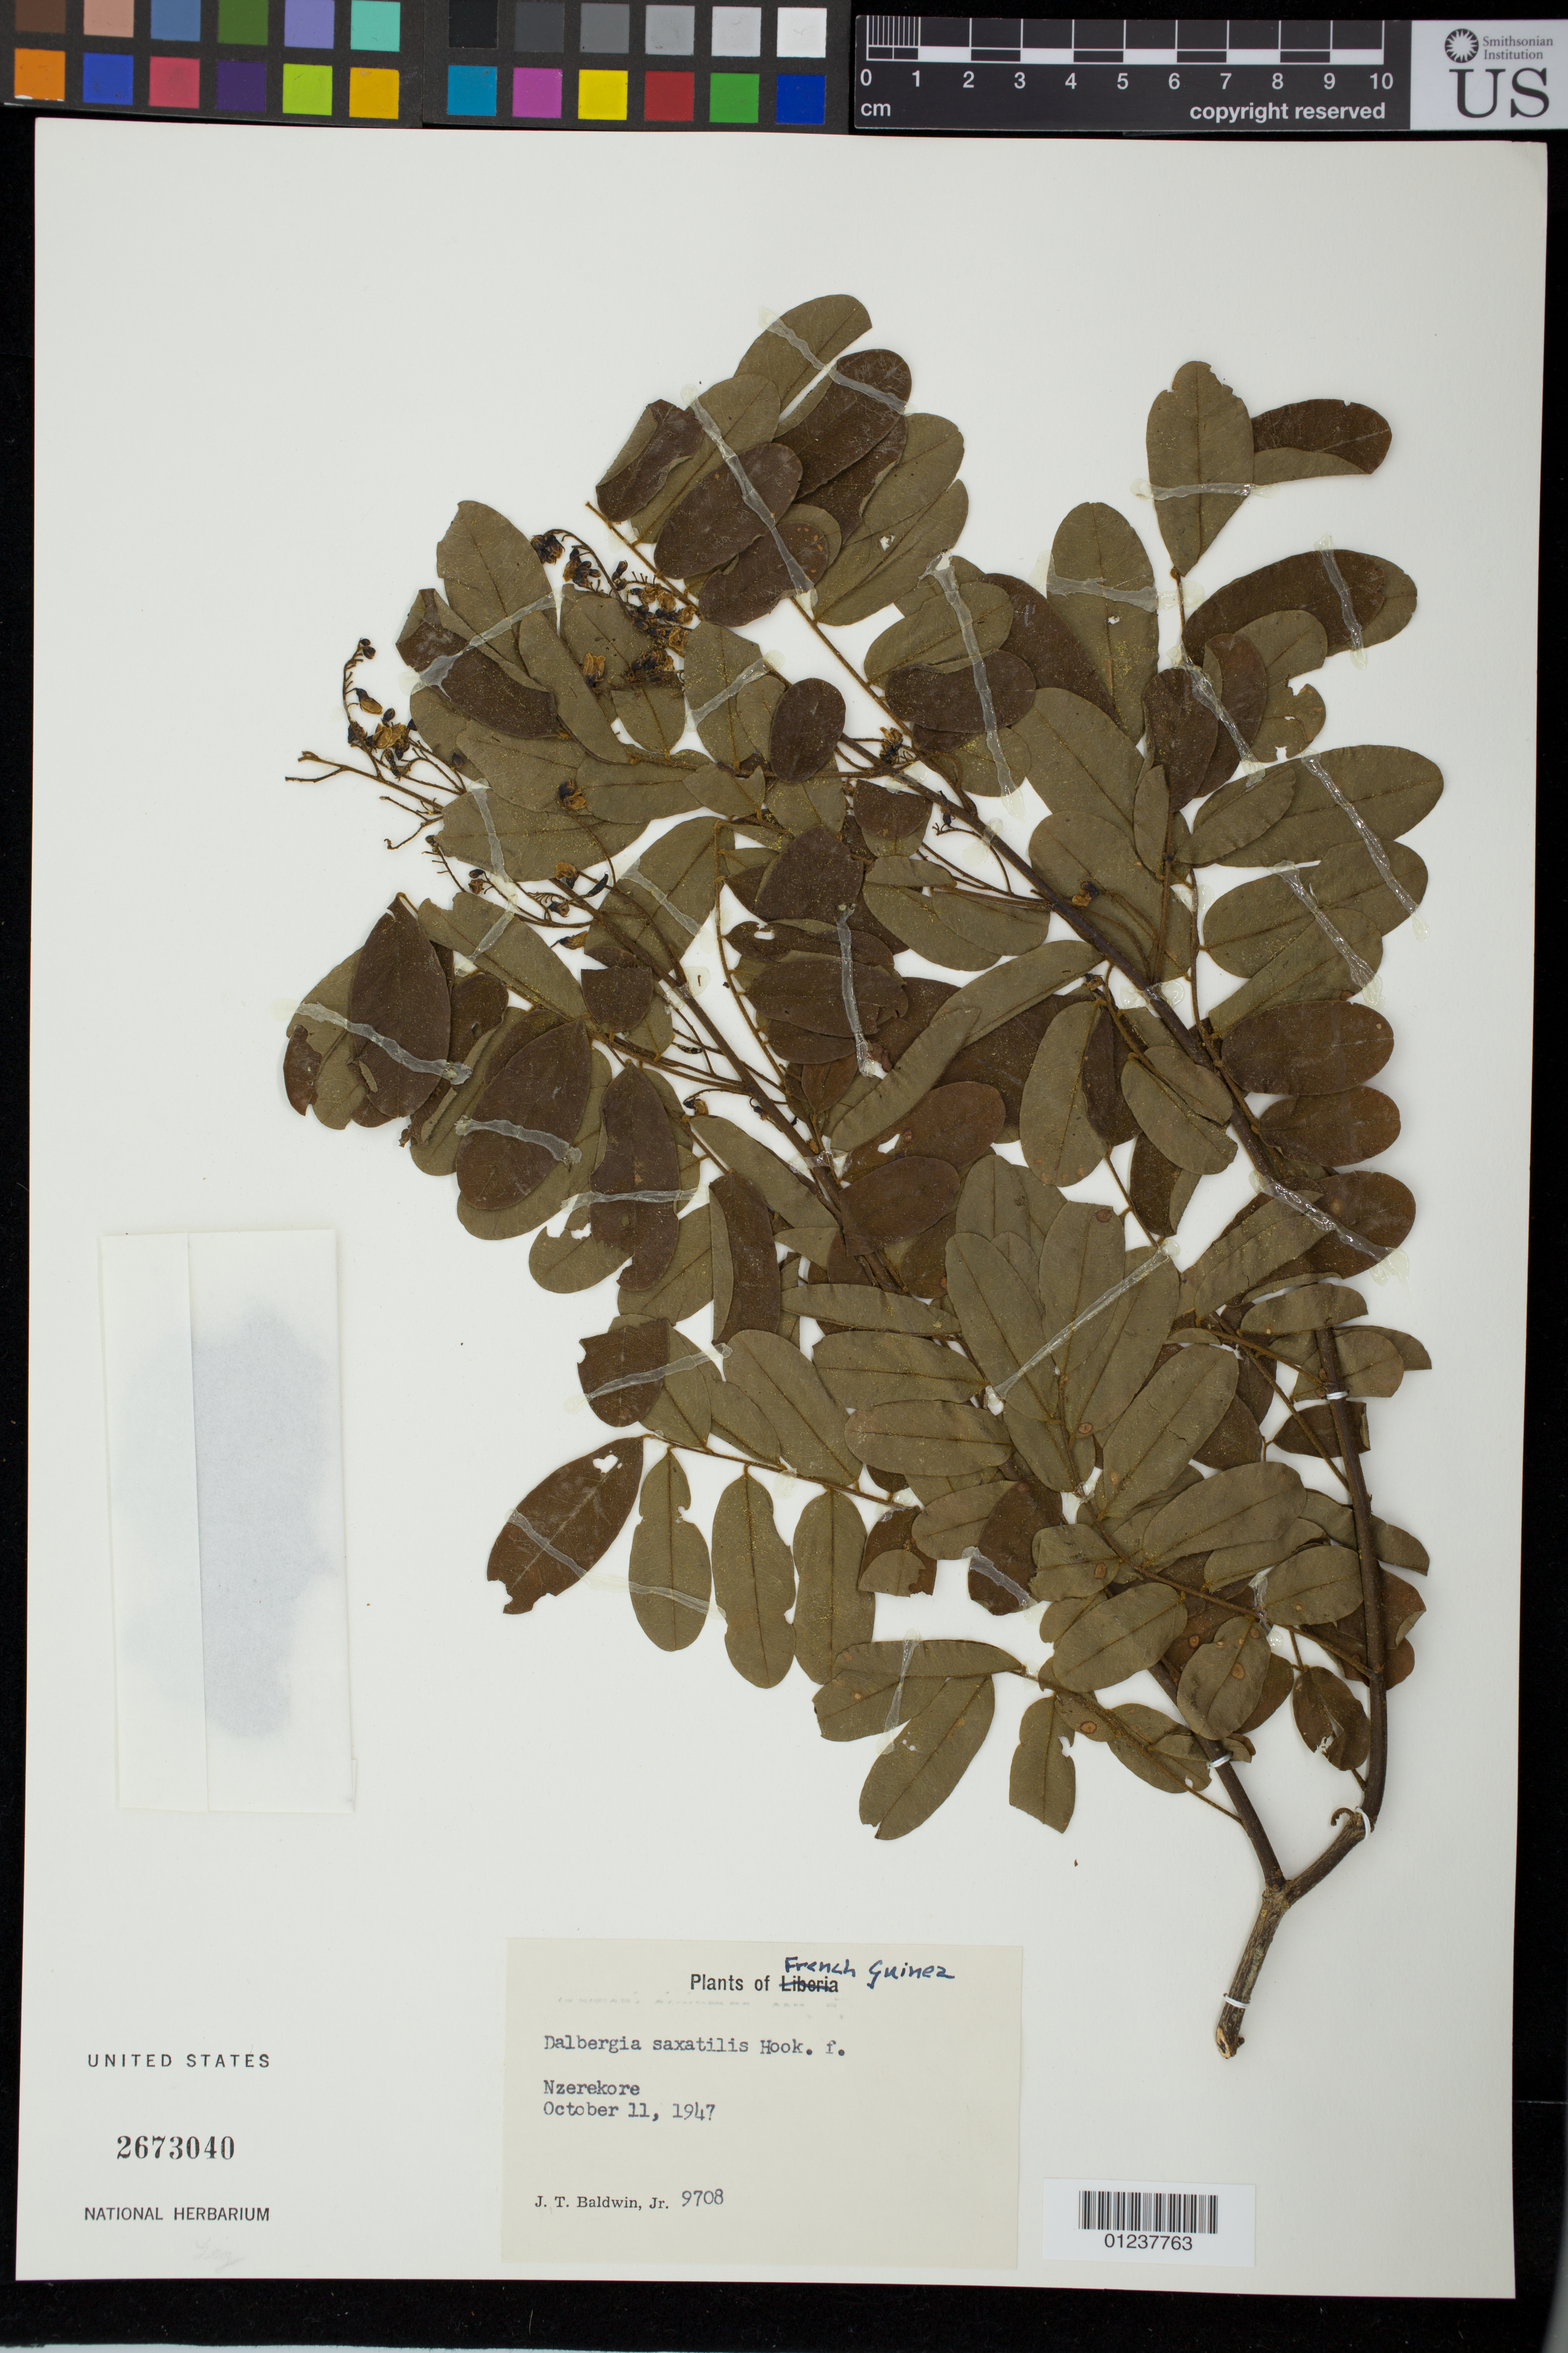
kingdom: Plantae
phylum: Tracheophyta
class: Magnoliopsida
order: Fabales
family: Fabaceae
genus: Dalbergia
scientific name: Dalbergia saxatilis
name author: Hook. f.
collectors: J. T. Baldwin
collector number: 9708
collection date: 1947-10-11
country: Guinea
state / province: Nzerekore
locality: Open rock hill.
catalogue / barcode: US 2673040